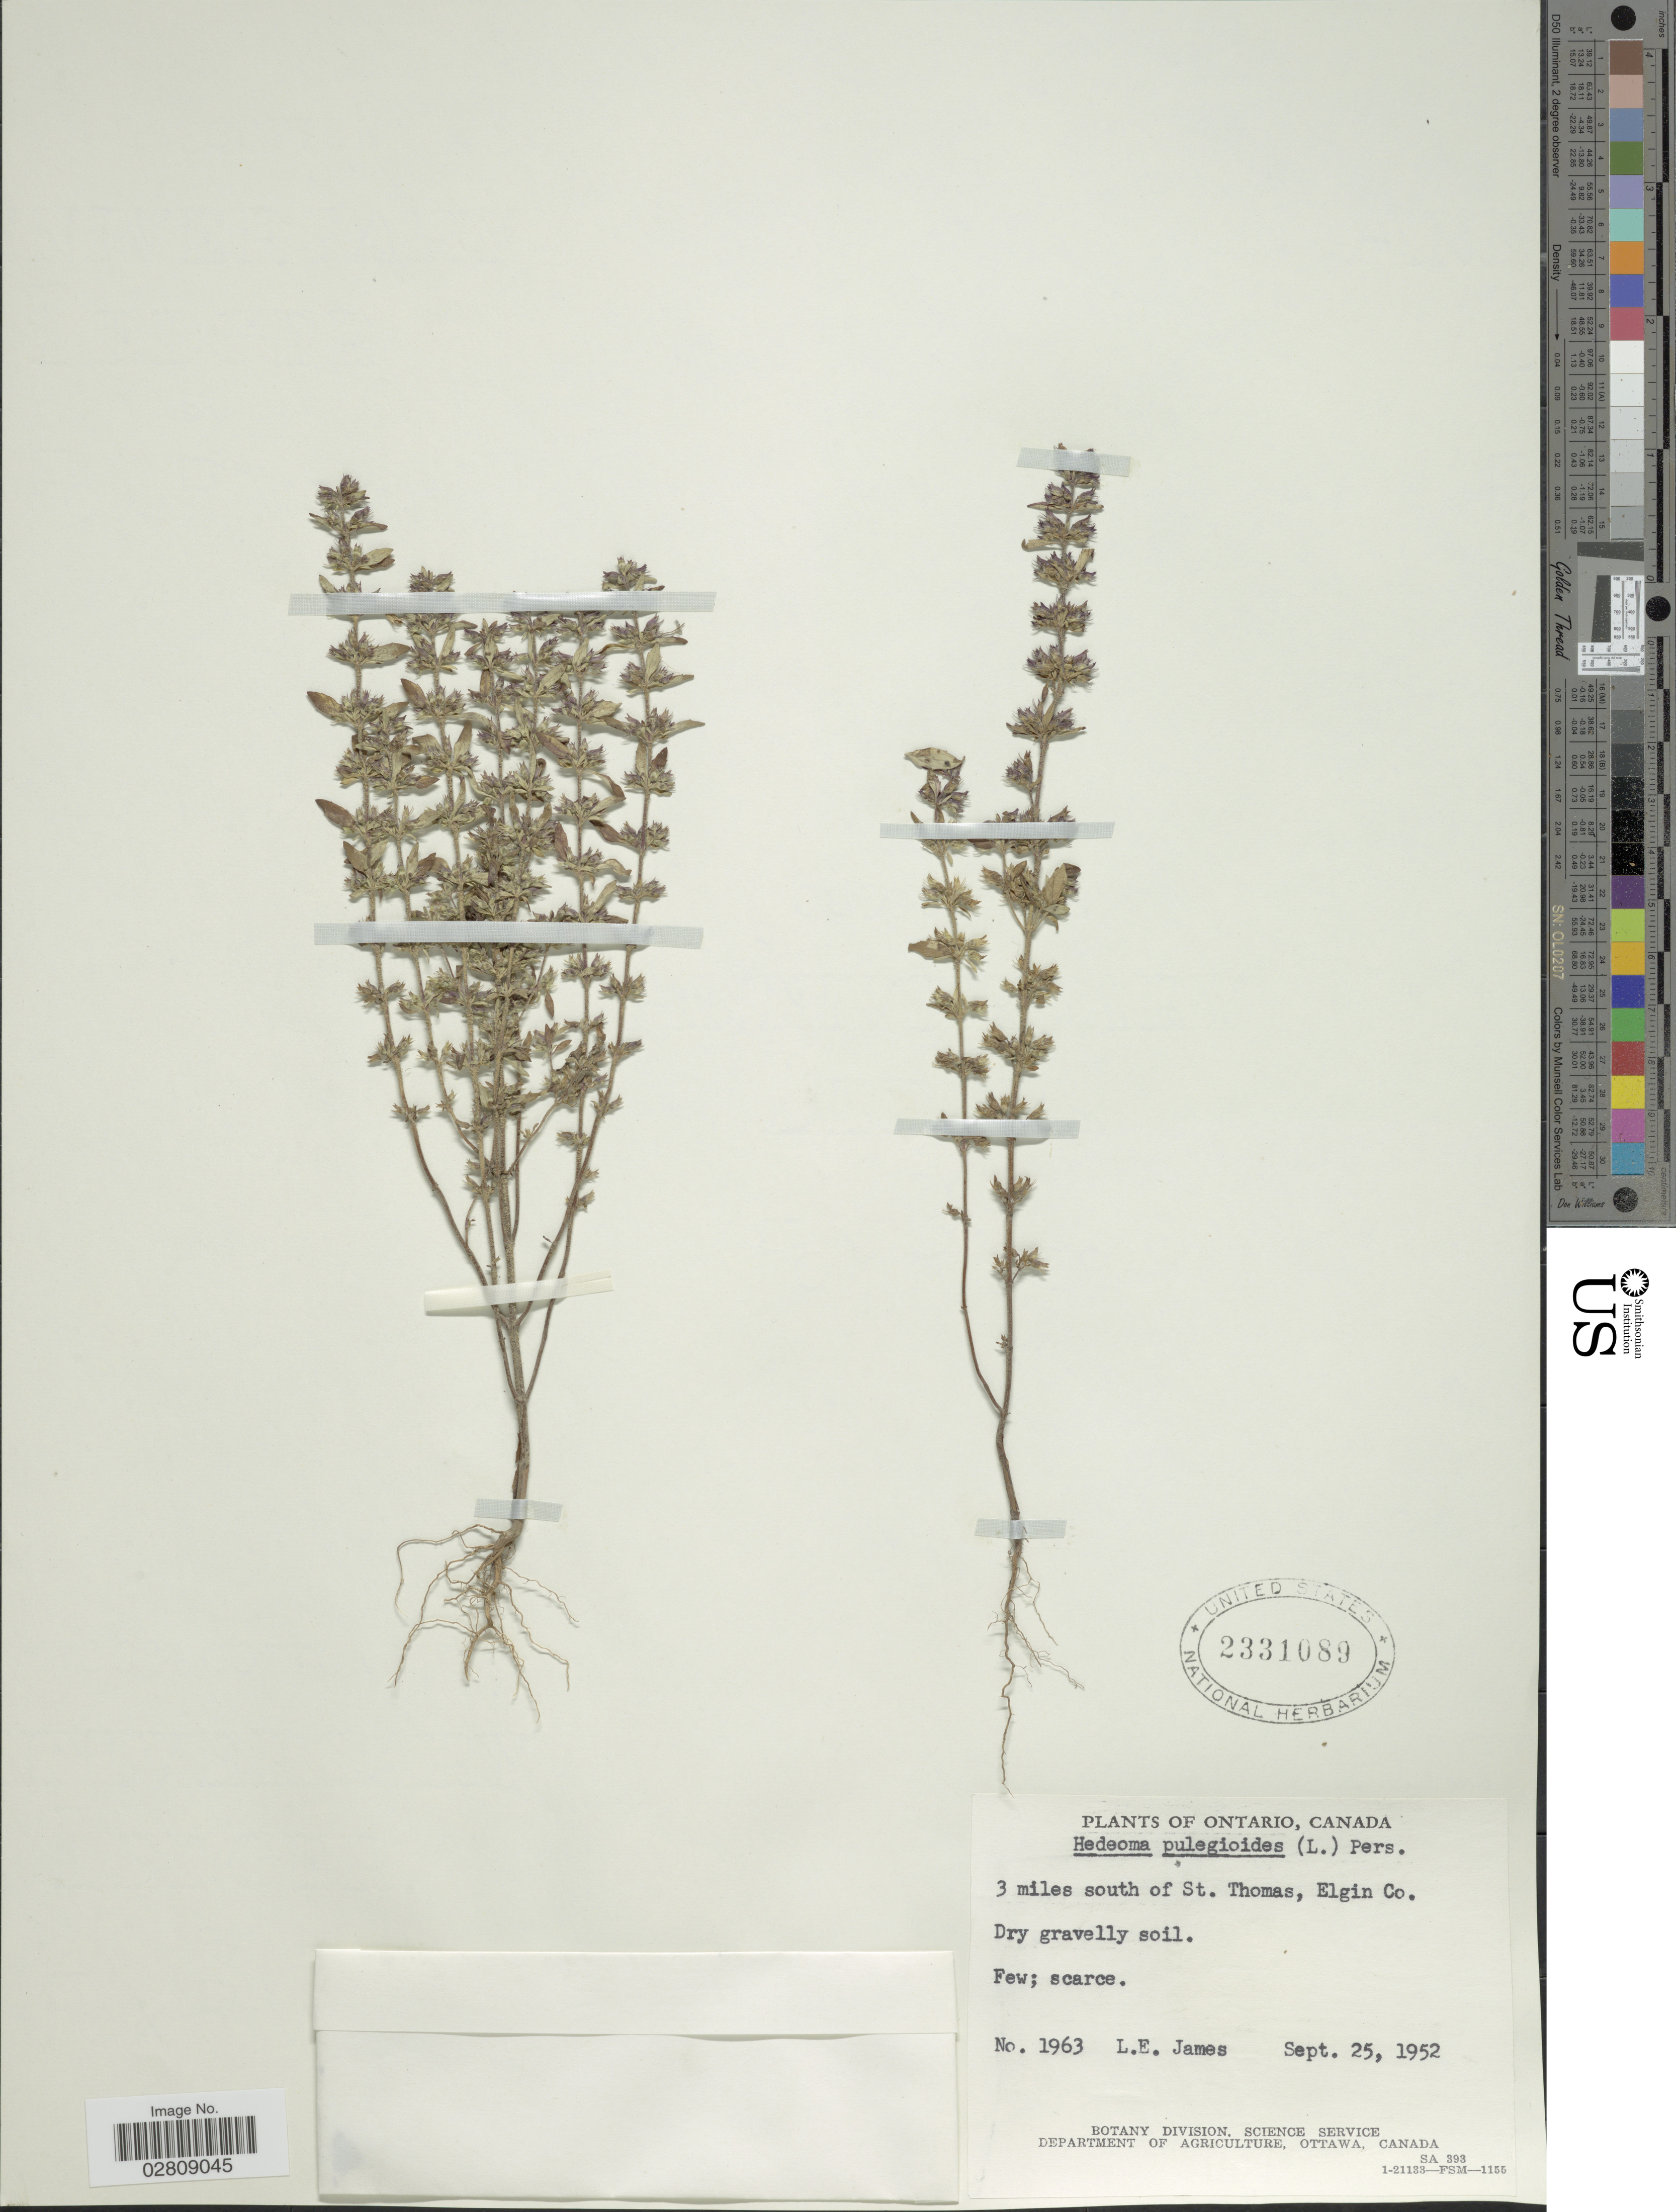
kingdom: Plantae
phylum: Tracheophyta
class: Magnoliopsida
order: Lamiales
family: Lamiaceae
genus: Hedeoma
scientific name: Hedeoma pulegioides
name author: (L.) Pers.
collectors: L. E. James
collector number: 1963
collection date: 1952-09-25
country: Canada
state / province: Ontario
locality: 3 miles south of St. Thomas, Elgin Co.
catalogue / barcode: US 2331089